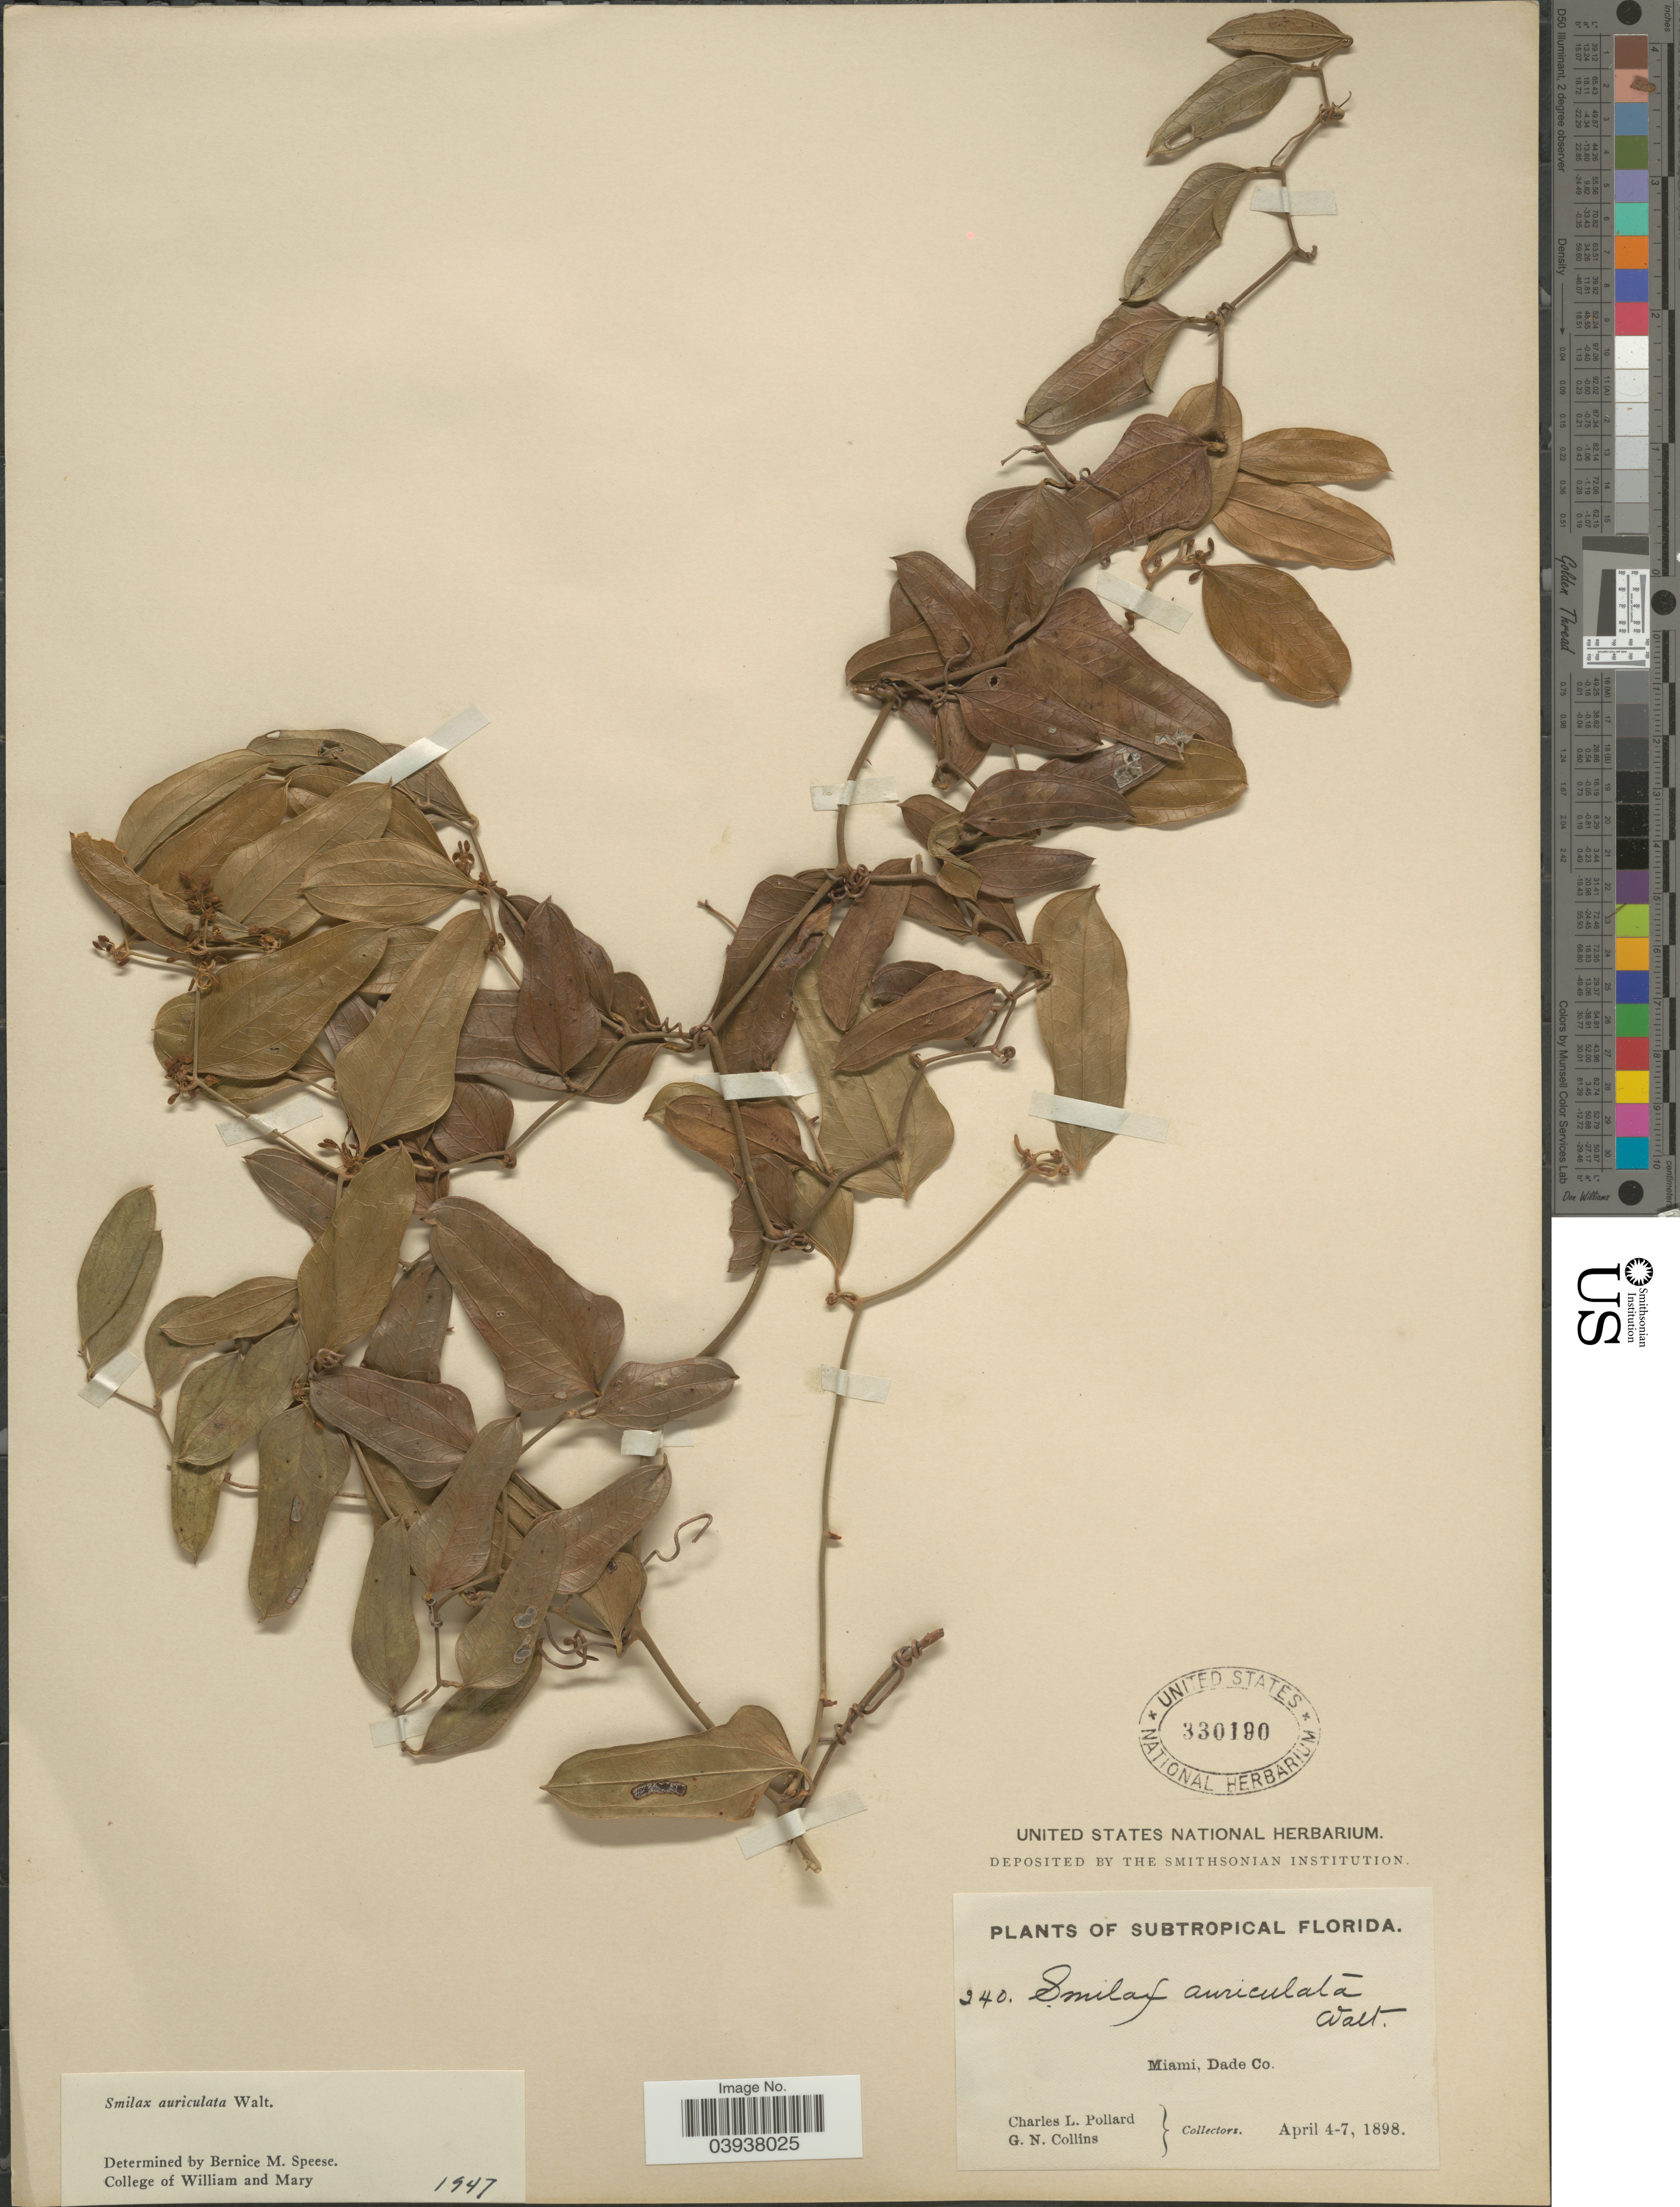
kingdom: Plantae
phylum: Tracheophyta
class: Liliopsida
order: Liliales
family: Smilacaceae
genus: Smilax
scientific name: Smilax auriculata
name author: Walter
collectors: C. L. Pollard & G. Collins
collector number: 240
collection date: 1898-04-04/1898-04-07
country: United States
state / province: Florida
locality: Subtropical Florida. Miami, Dade Co.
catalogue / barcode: US 330190